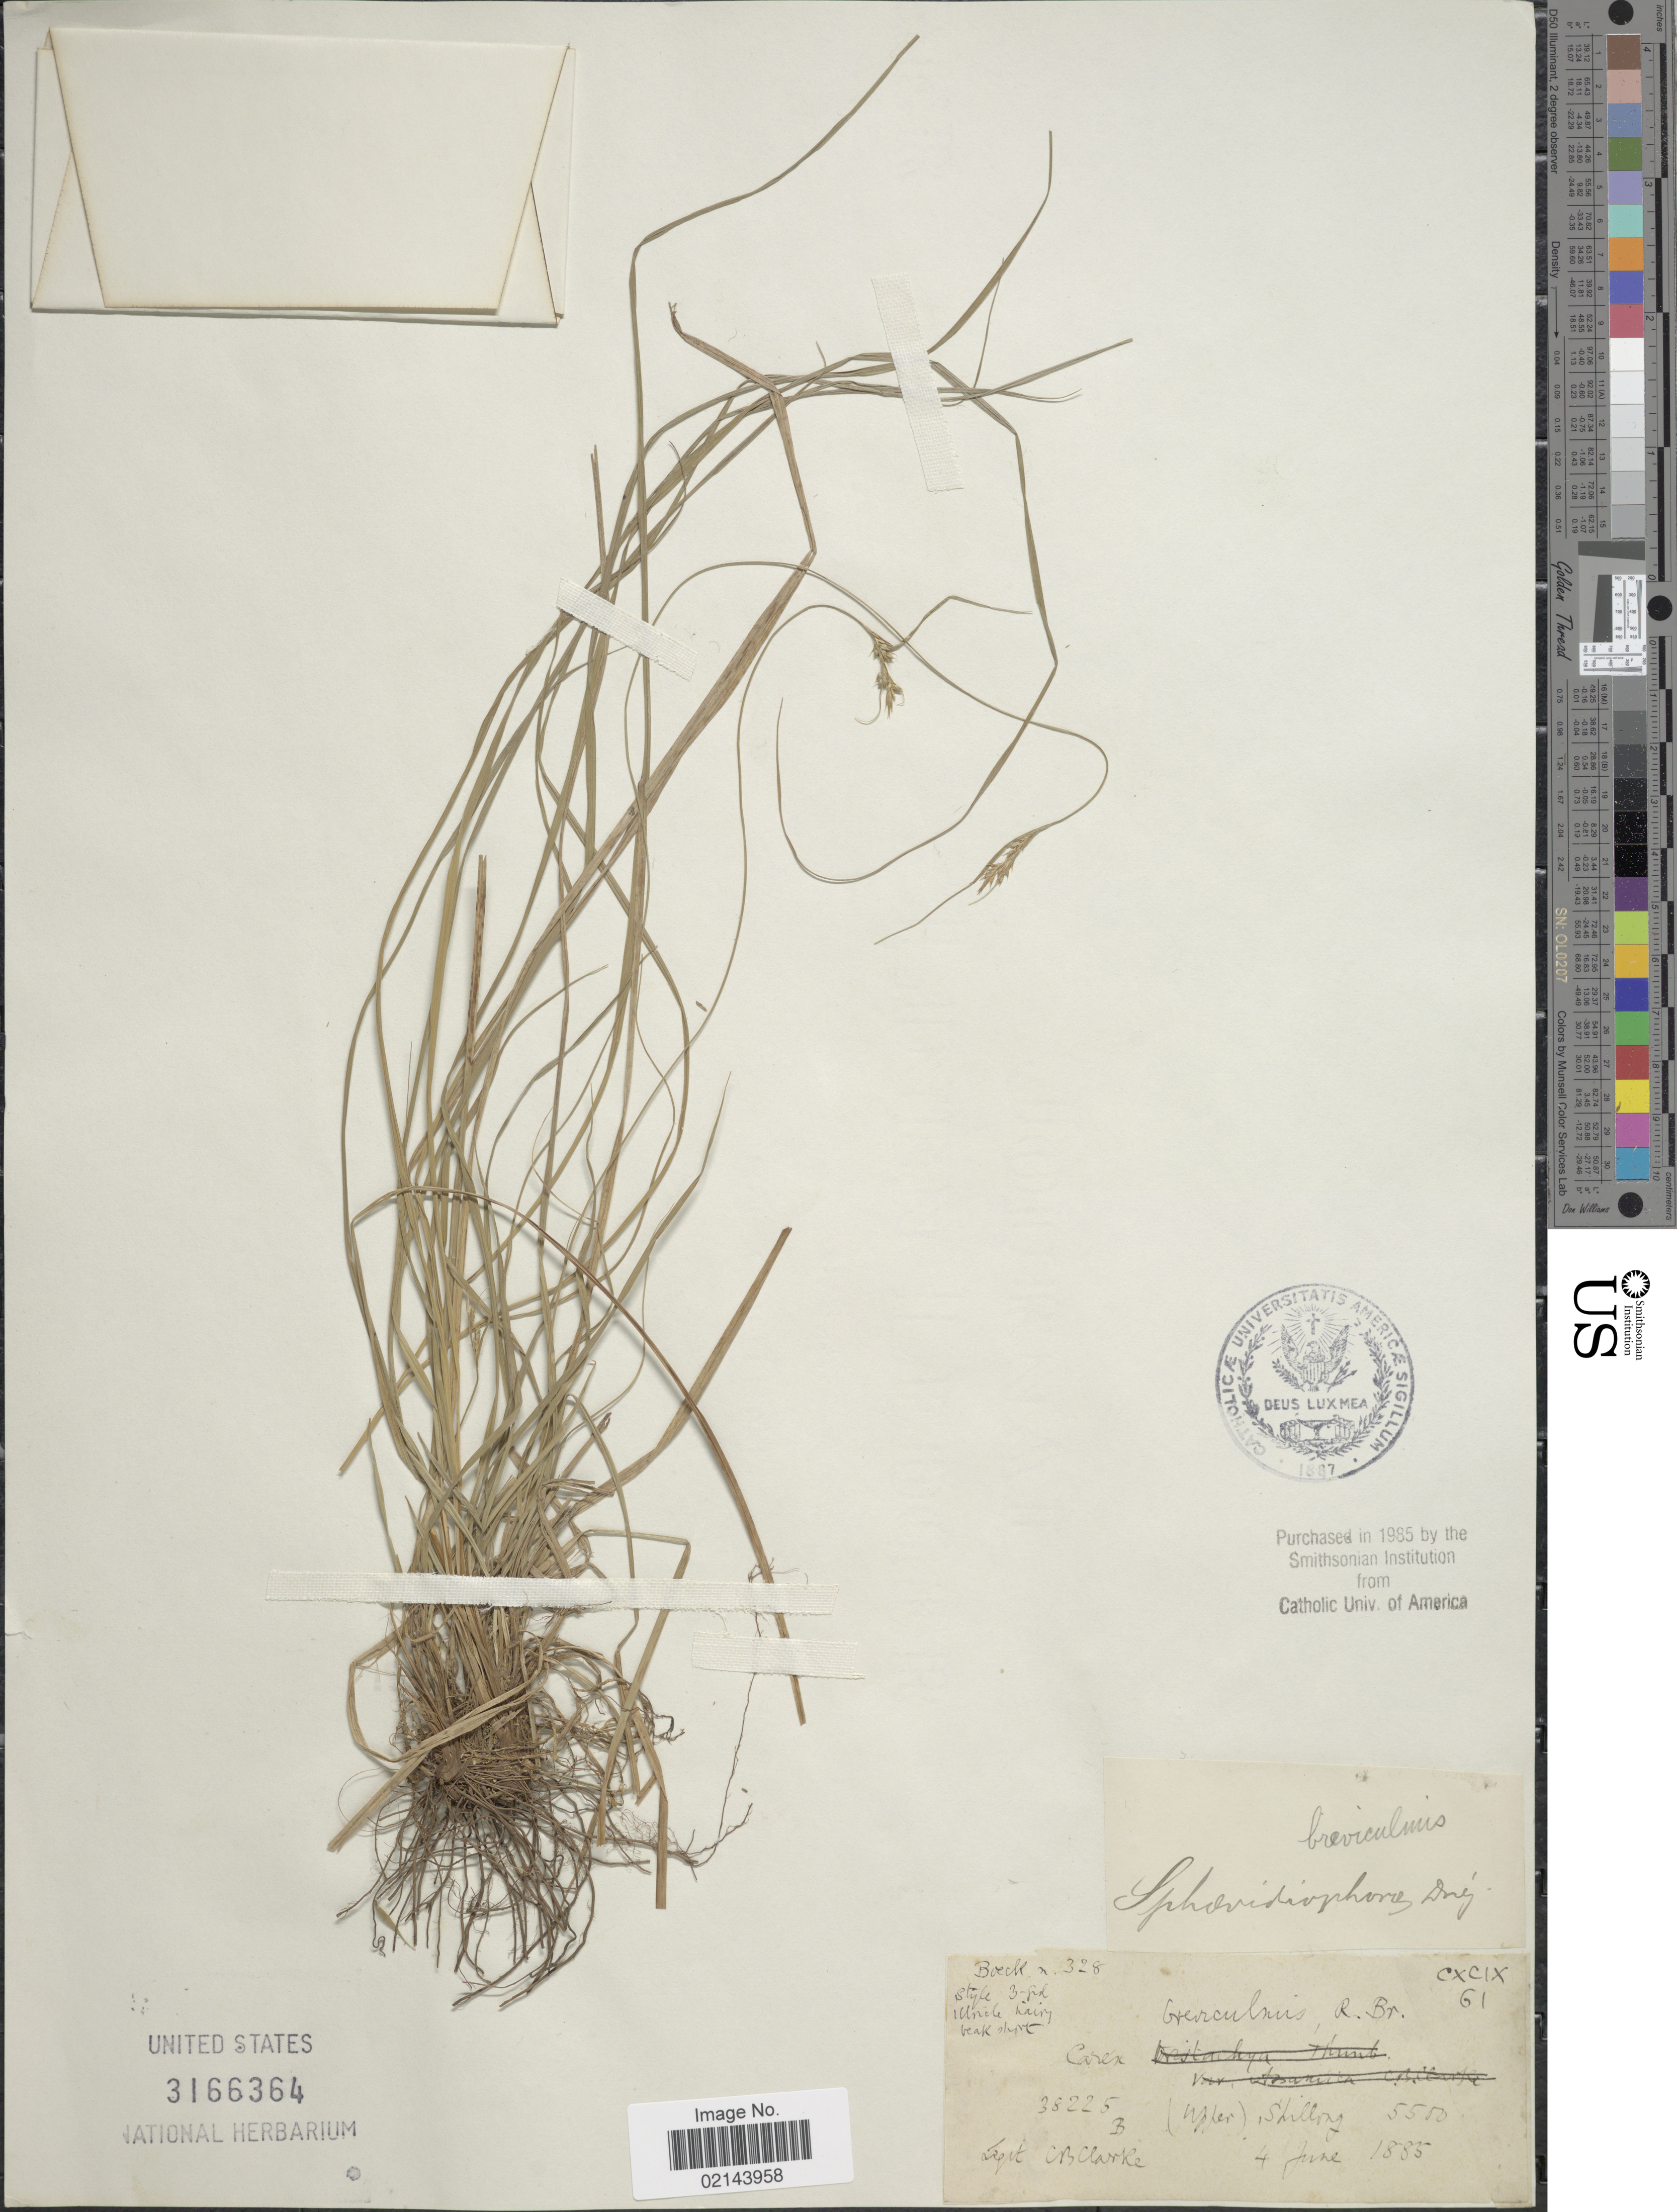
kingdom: Plantae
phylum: Tracheophyta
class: Liliopsida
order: Poales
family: Cyperaceae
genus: Carex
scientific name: Carex breviculmis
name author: R. Br.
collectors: C. B. Clarke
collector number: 38225B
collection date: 1885-06-04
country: India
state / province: Meghalaya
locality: (Upper) Shillong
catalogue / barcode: US 3166364